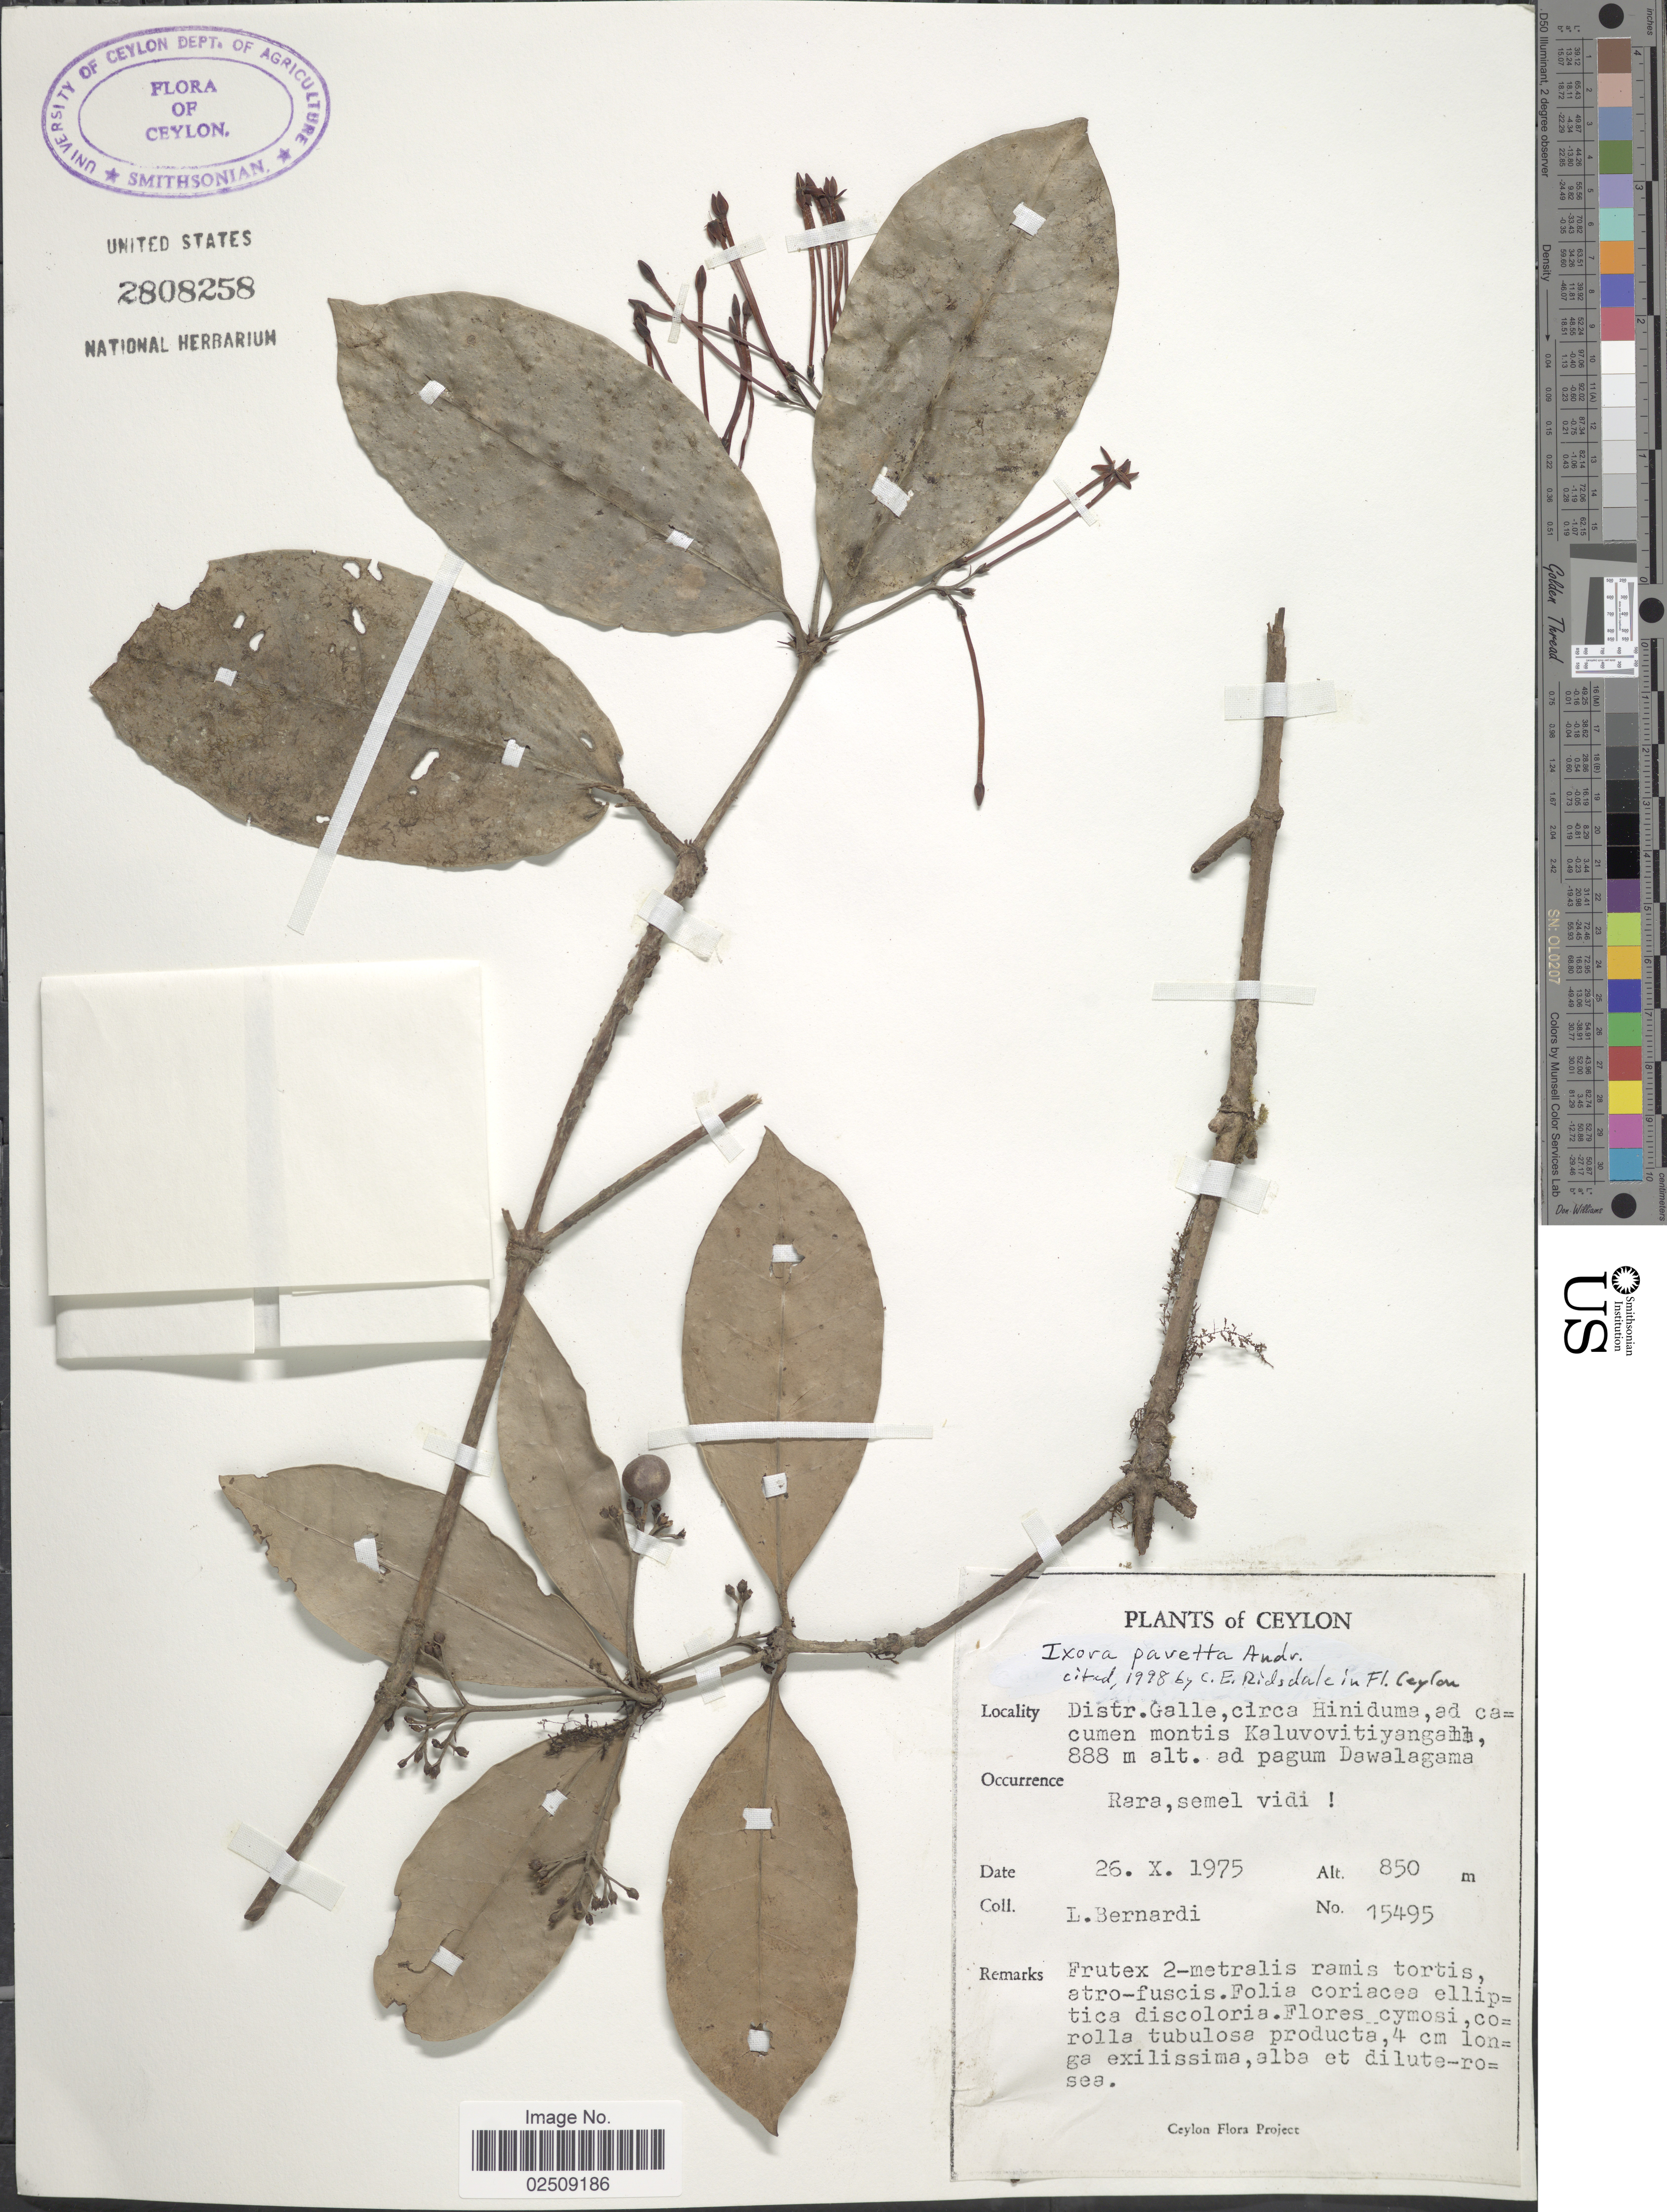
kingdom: Plantae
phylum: Tracheophyta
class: Magnoliopsida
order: Gentianales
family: Rubiaceae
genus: Ixora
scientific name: Ixora pavetta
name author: Andrews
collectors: L. Bernardi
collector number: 15495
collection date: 1975-10-26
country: Sri Lanka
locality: Ceylon. Distr. Galle, circa Hiniduma, ad cacumen montis Kaluvovititangall, 888 m alt. ad pagum Dawalagama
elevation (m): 850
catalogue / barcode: US 2808258